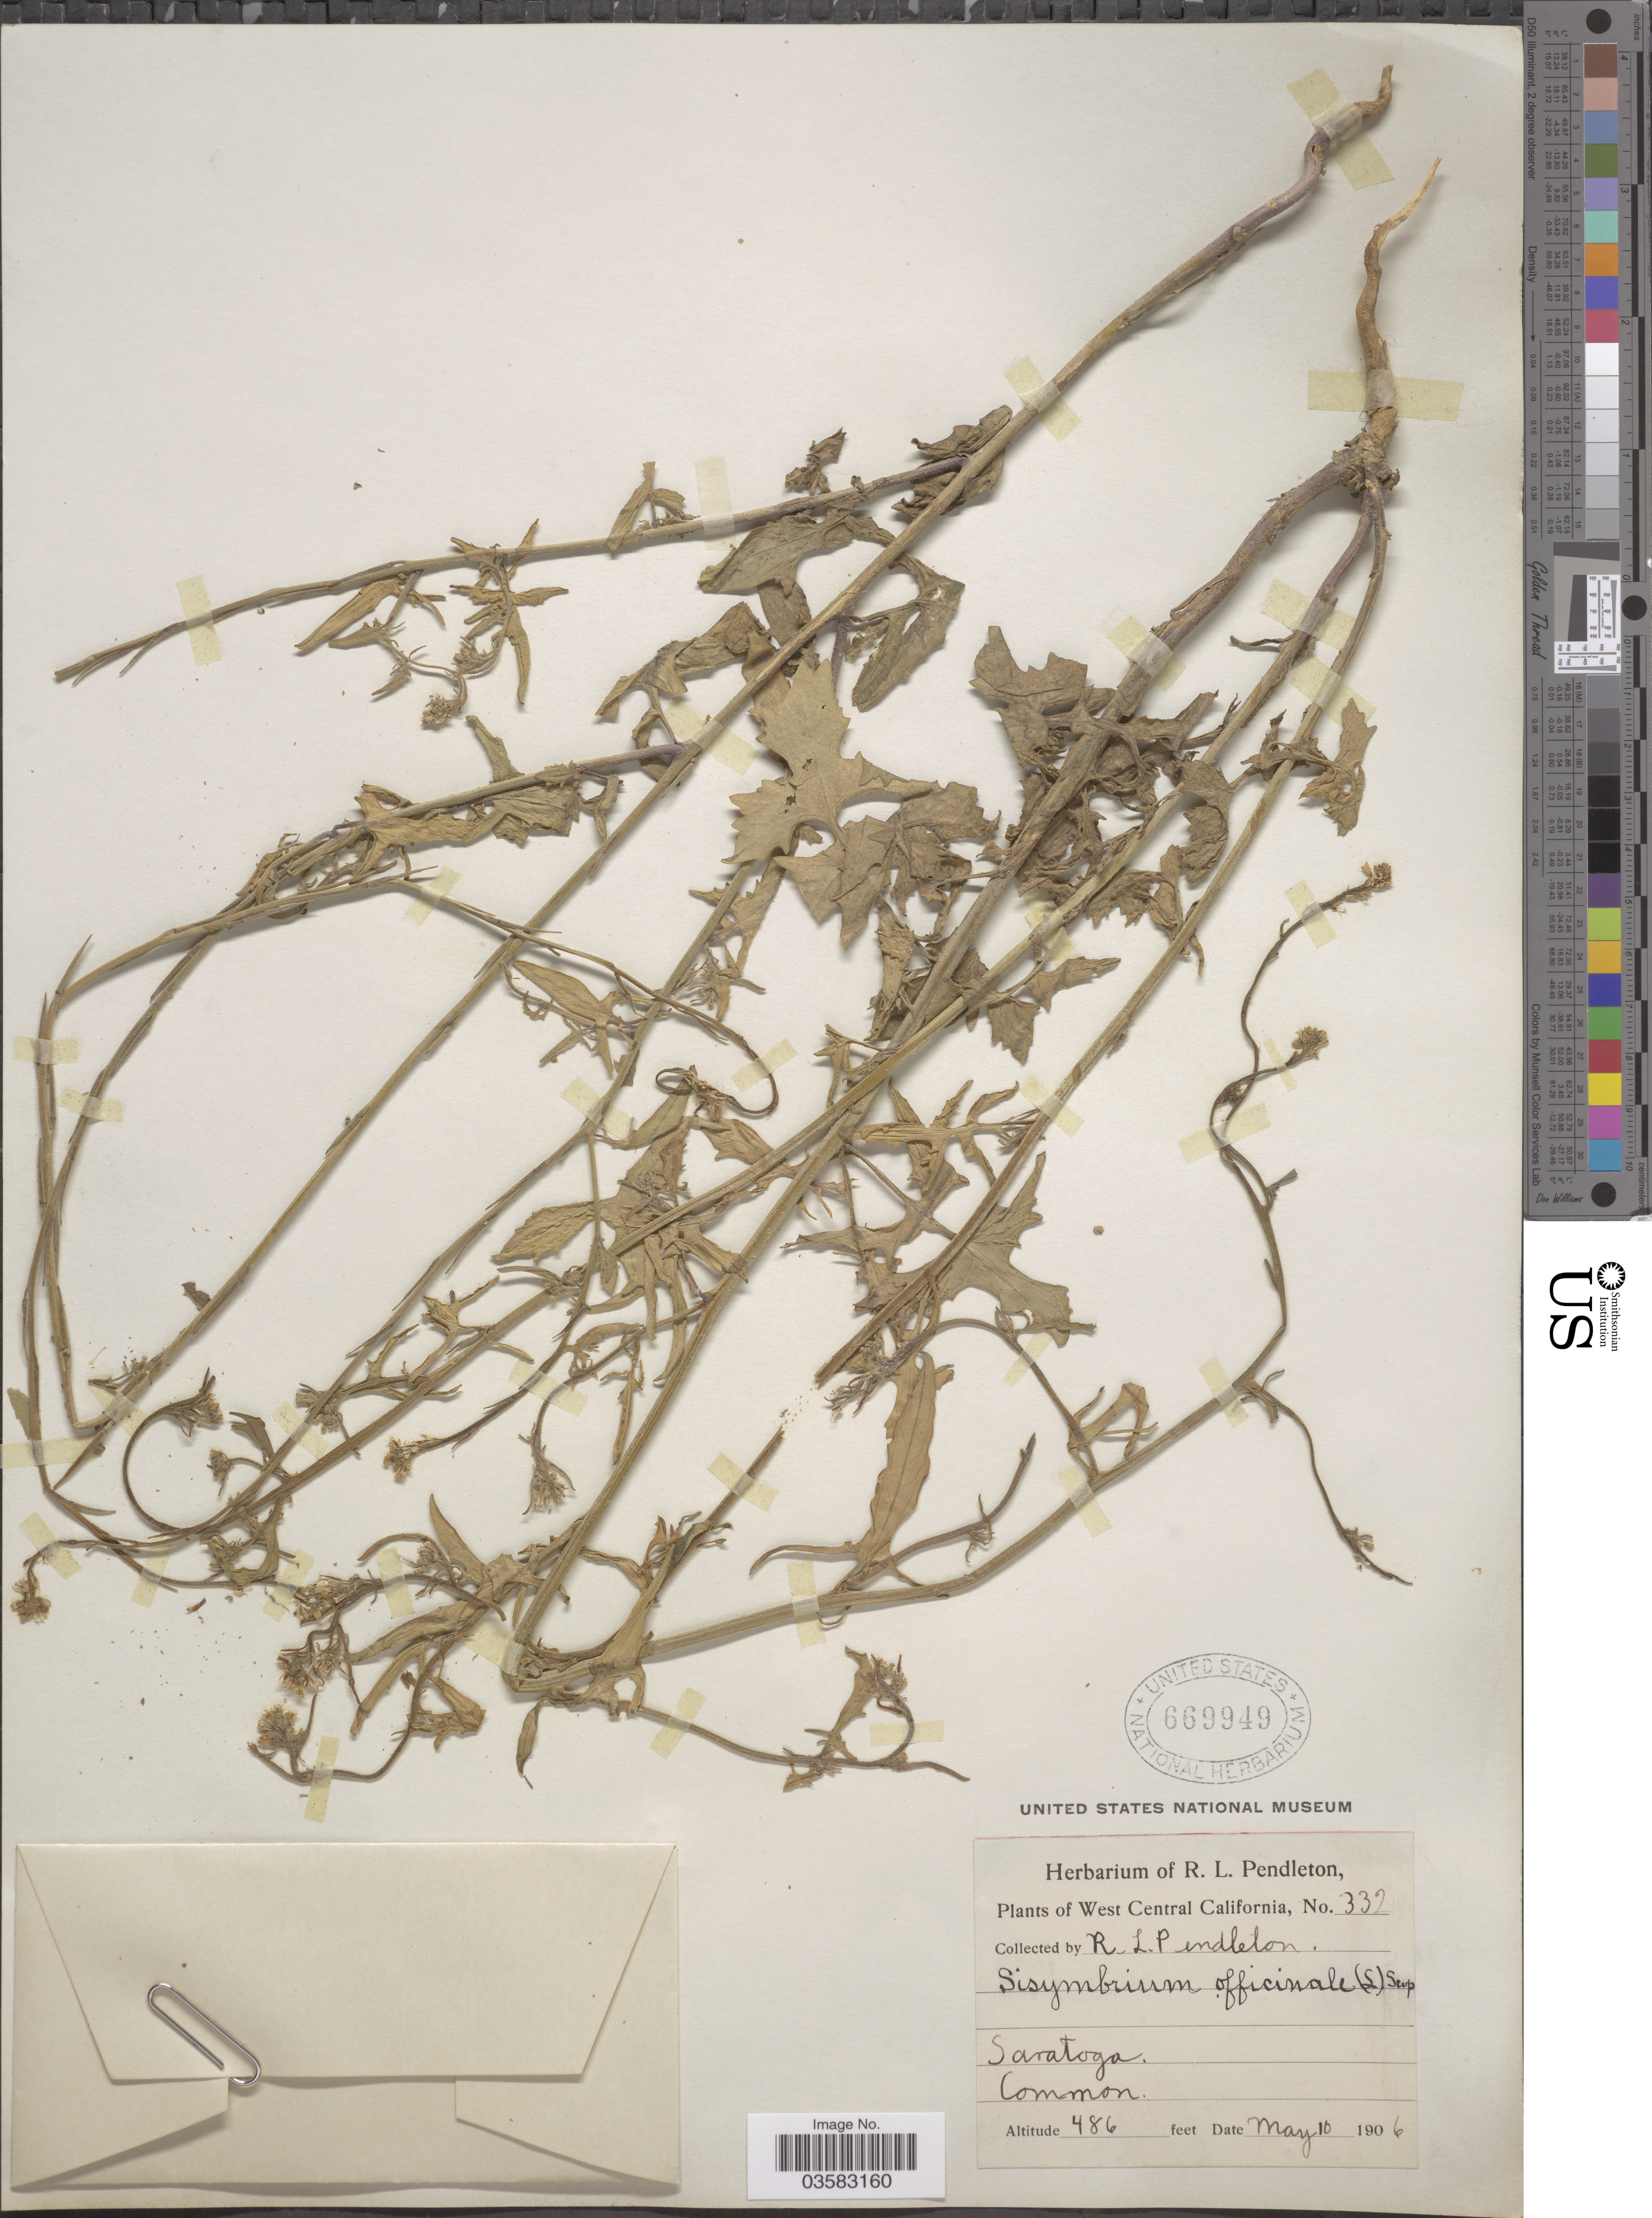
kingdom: Plantae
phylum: Tracheophyta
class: Magnoliopsida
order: Brassicales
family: Brassicaceae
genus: Sisymbrium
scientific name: Sisymbrium officinale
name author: (L.) Scop.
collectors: R. Pendleton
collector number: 332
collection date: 1906-05-10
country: United States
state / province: California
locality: West Central California. Saratoga.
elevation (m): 148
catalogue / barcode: US 669949